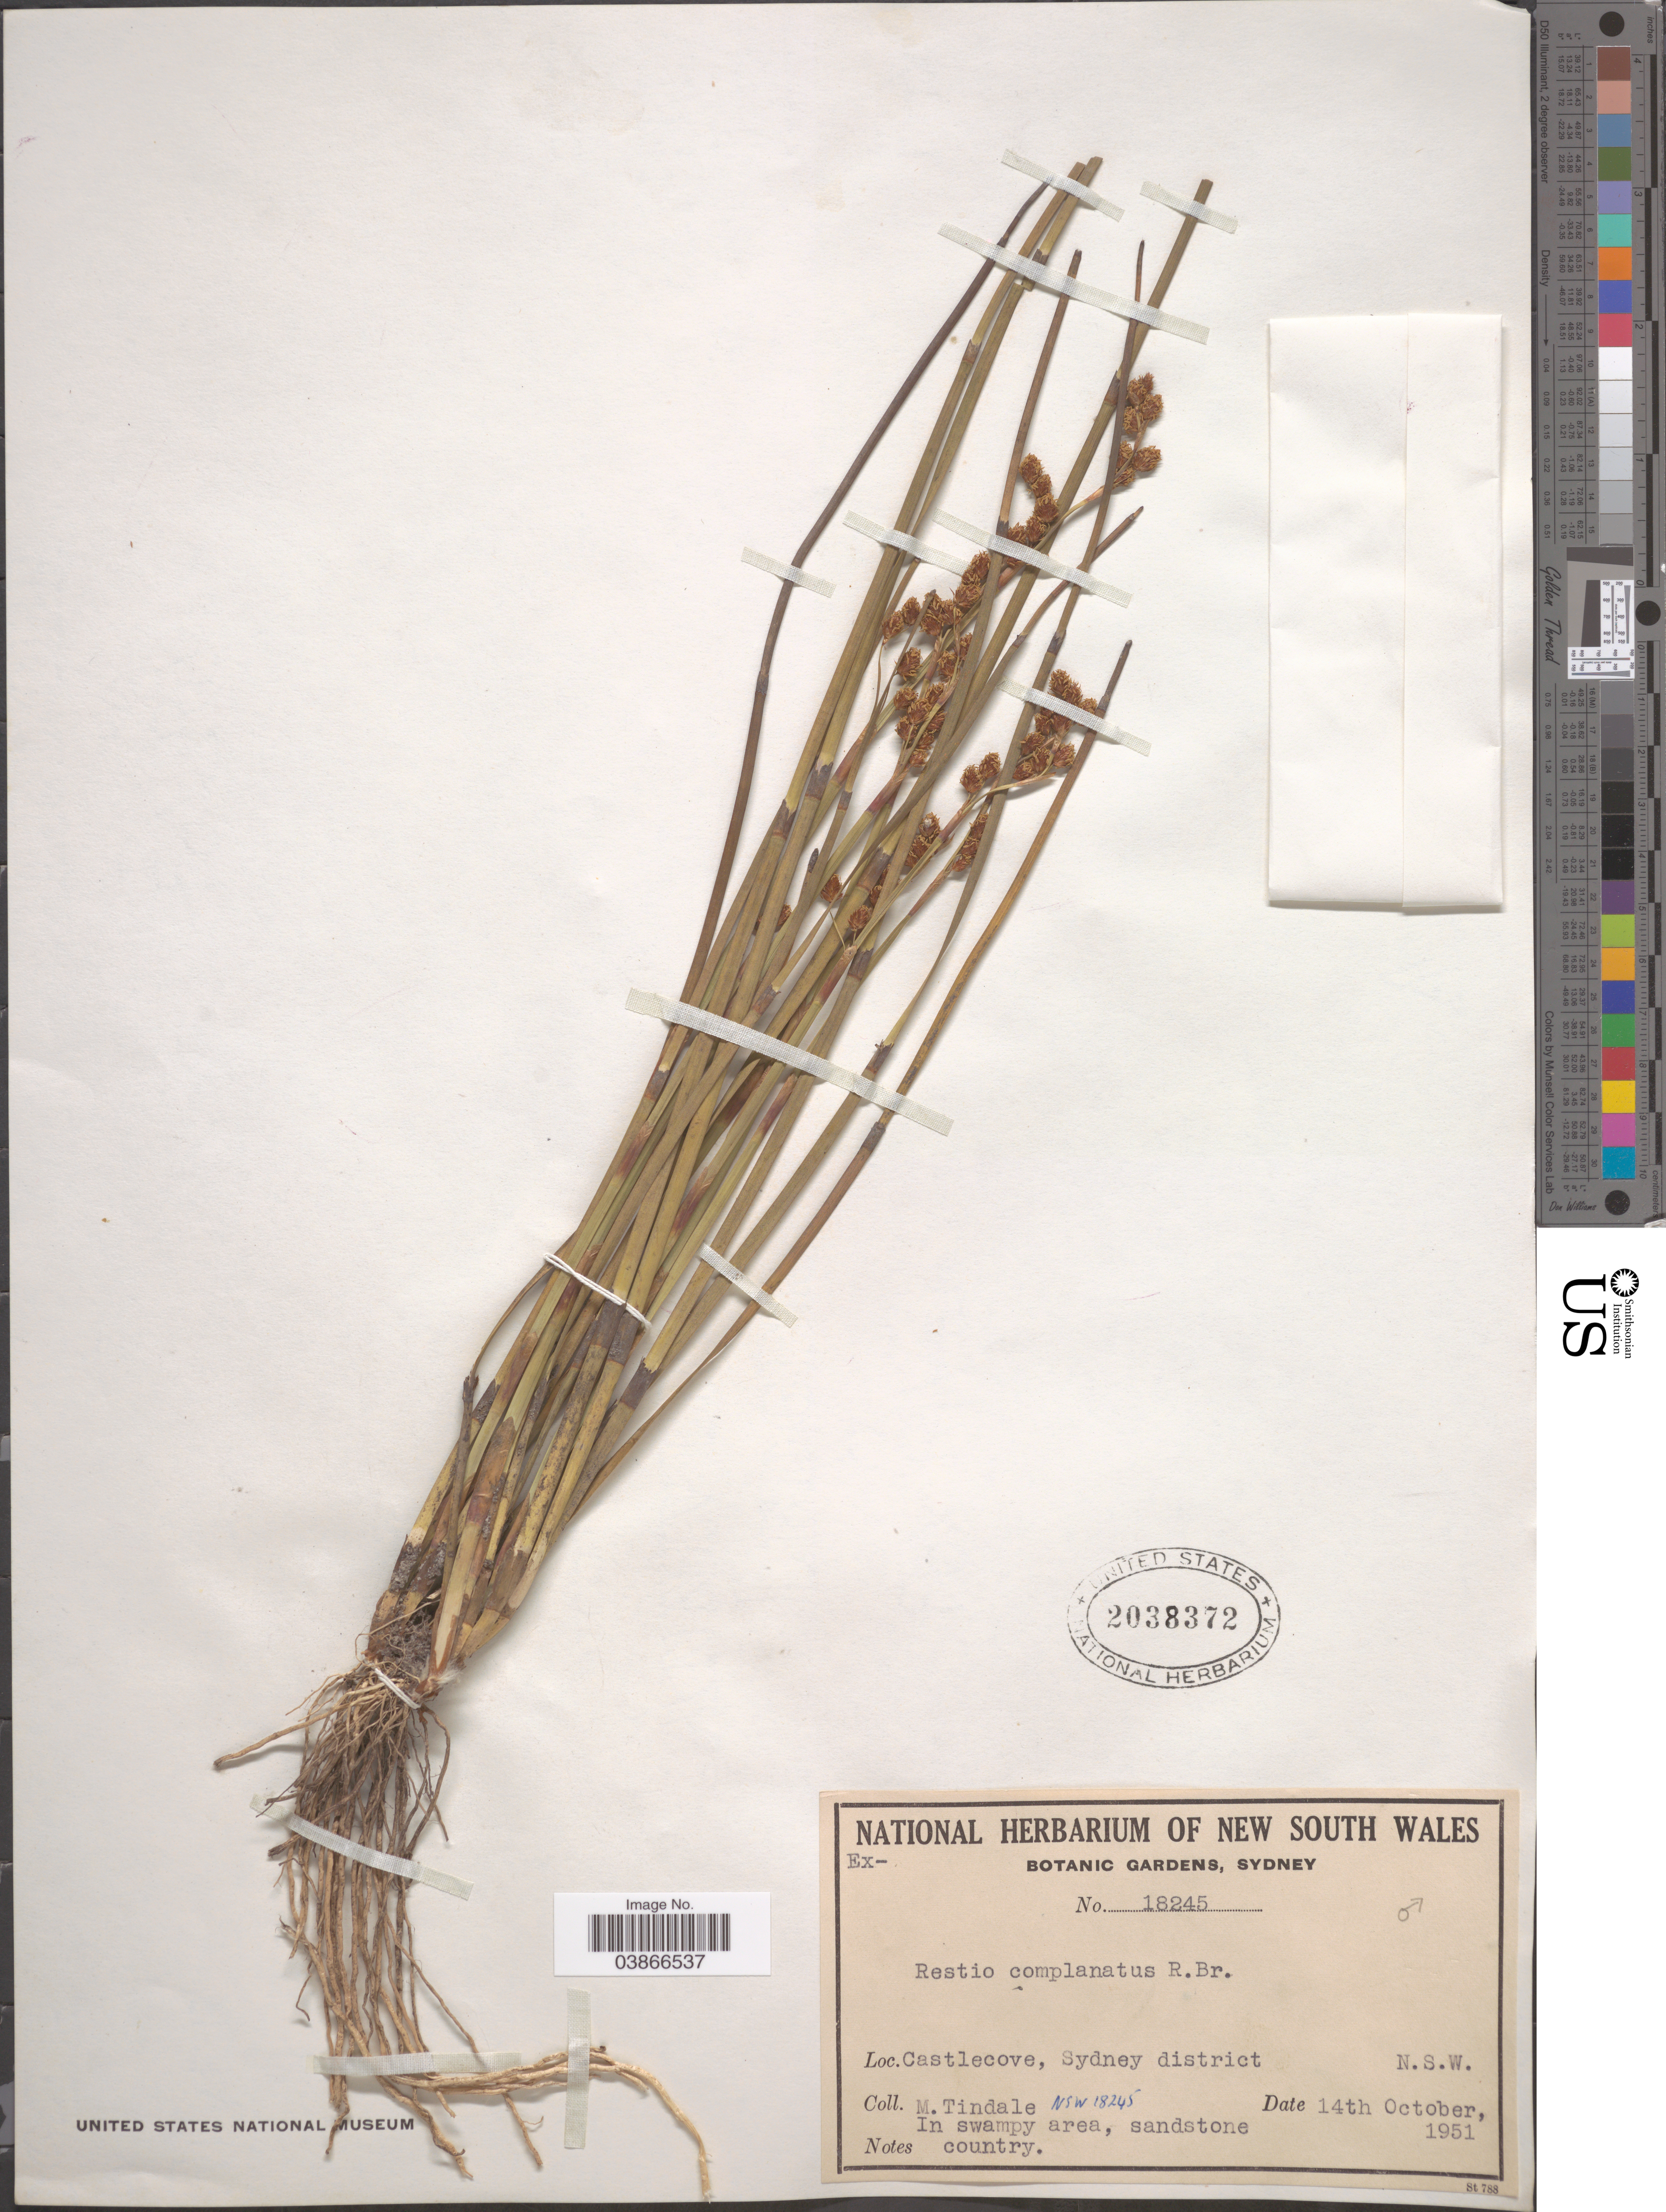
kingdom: Plantae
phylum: Tracheophyta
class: Liliopsida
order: Poales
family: Restionaceae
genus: Eurychorda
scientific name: Eurychorda complanata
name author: (R. Br.) B.G. Briggs & L.A.S. Johnson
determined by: Strong, Mark T., (BOT), Smithsonian Institution - National Museum of Natural History (UNITED STATES)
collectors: M. D. Tindale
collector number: NSW 18245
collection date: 1951-10-14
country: Australia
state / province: New South Wales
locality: Castlecove, Sudney district.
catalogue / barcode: US 2038372